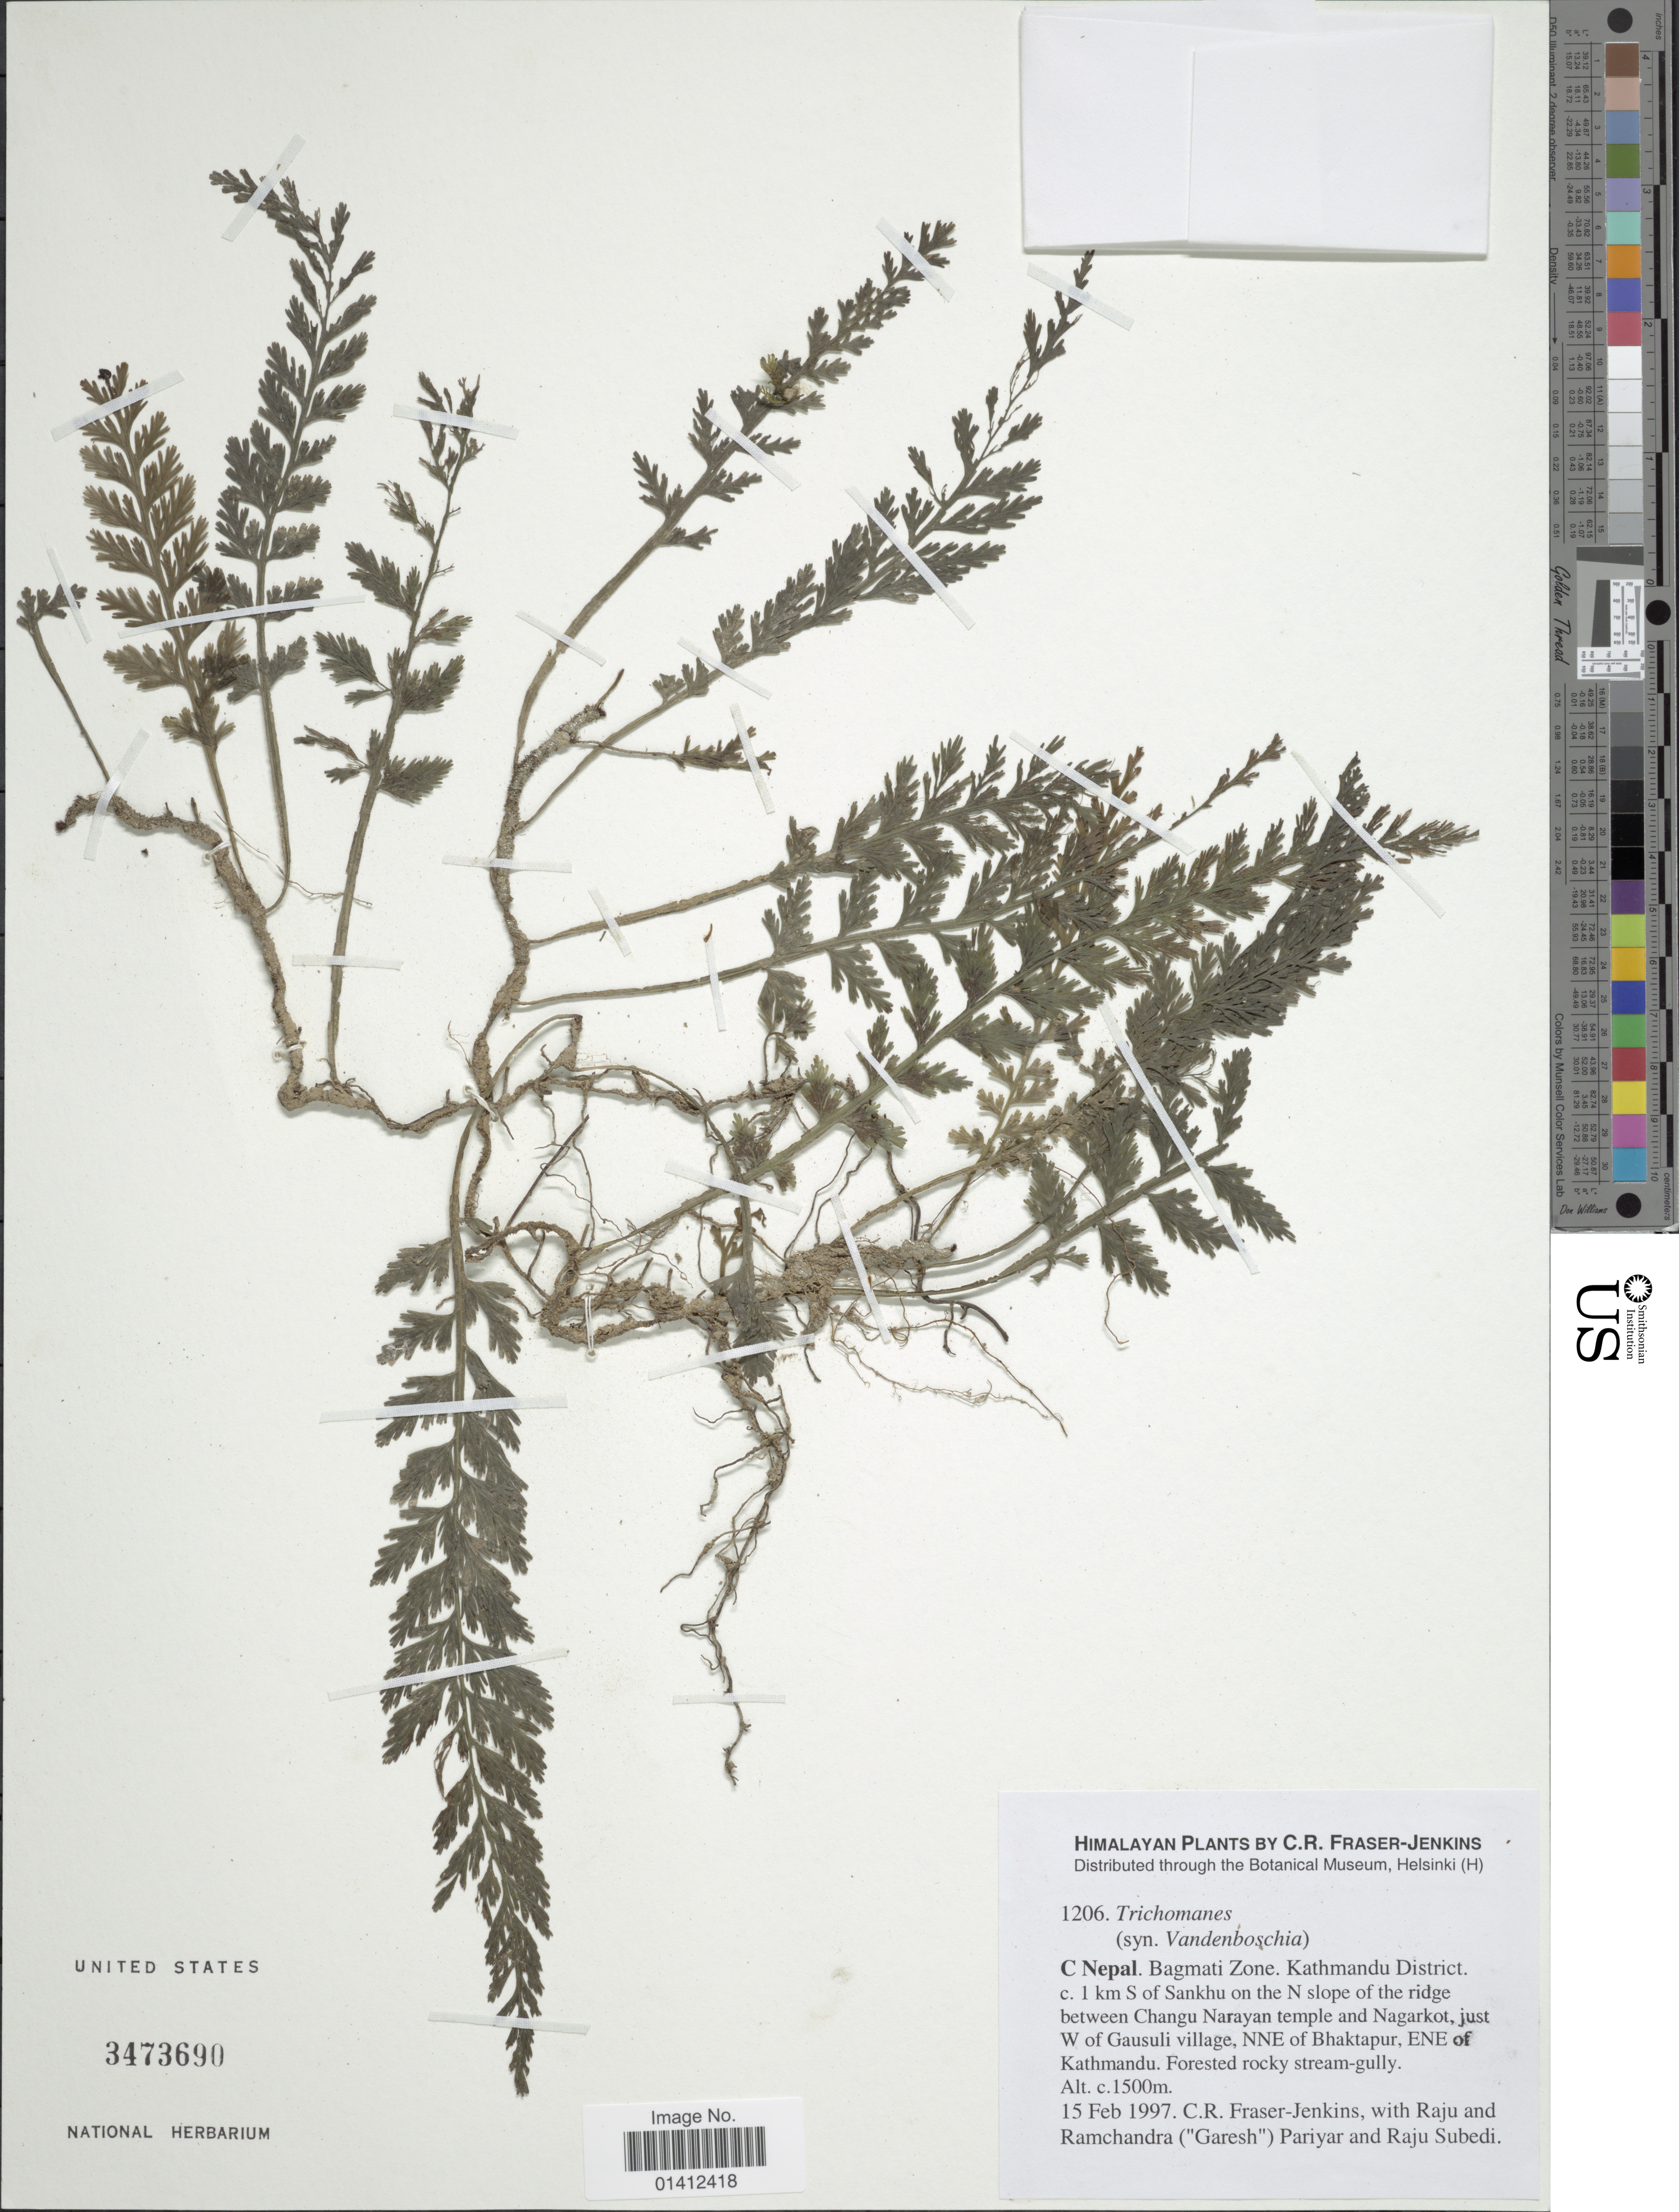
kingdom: Plantae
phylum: Tracheophyta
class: Polypodiopsida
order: Hymenophyllales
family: Hymenophyllaceae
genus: Vandenboschia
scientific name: Vandenboschia radicans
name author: (Sw.) Copel.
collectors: C. R. Fraser-Jenkins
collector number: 1206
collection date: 1997-02-15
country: Nepal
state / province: Bagmati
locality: C Nepal, Bagmati Zone, Kathmandu District. c. 1 km S of Sankhu on the N slope of the ridge between Changu Narayan temple and Nagarkot, just W of Gausuli village, NNE of Bhaktapur, ENE of Kathmandu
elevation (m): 1500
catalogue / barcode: US 3473690